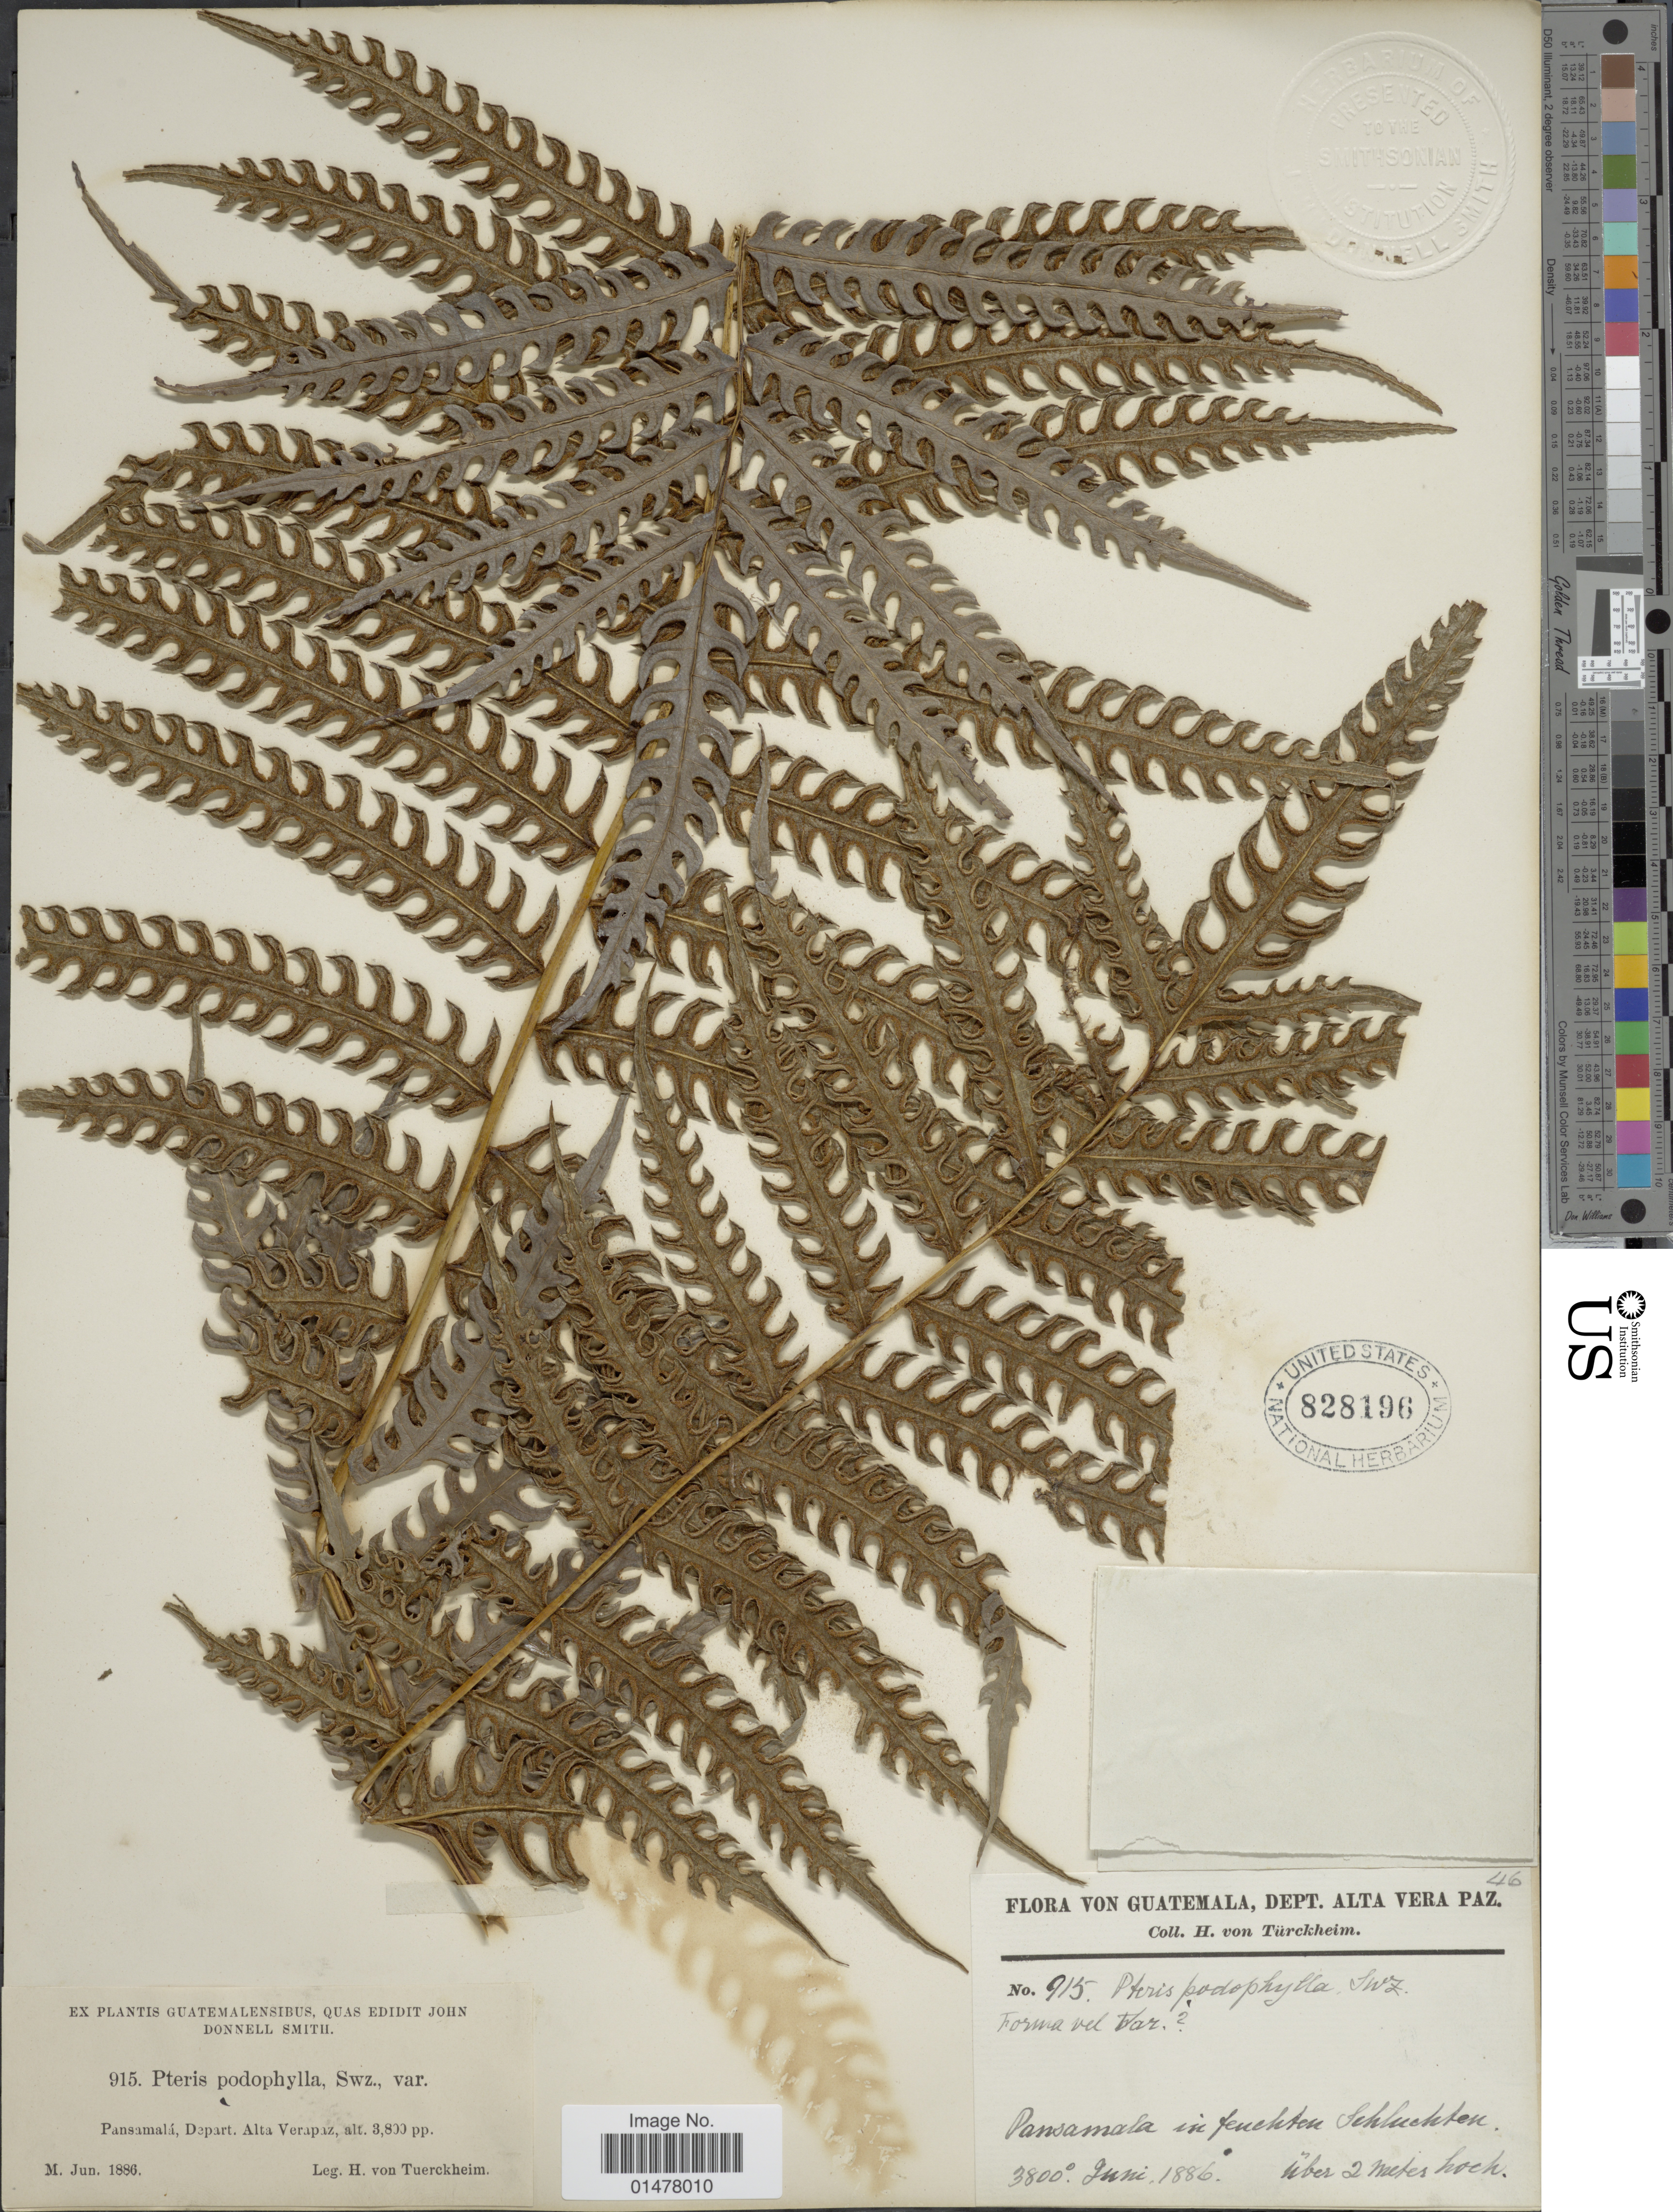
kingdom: Plantae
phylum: Tracheophyta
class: Polypodiopsida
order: Polypodiales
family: Pteridaceae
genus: Pteris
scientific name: Pteris podophylla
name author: Sw.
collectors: H. von Tuerckheim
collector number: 915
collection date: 1886-06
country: Guatemala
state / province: Alta Verapaz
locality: Pansamalá, depart. Alta Verapaz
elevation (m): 1158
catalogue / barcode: US 828196